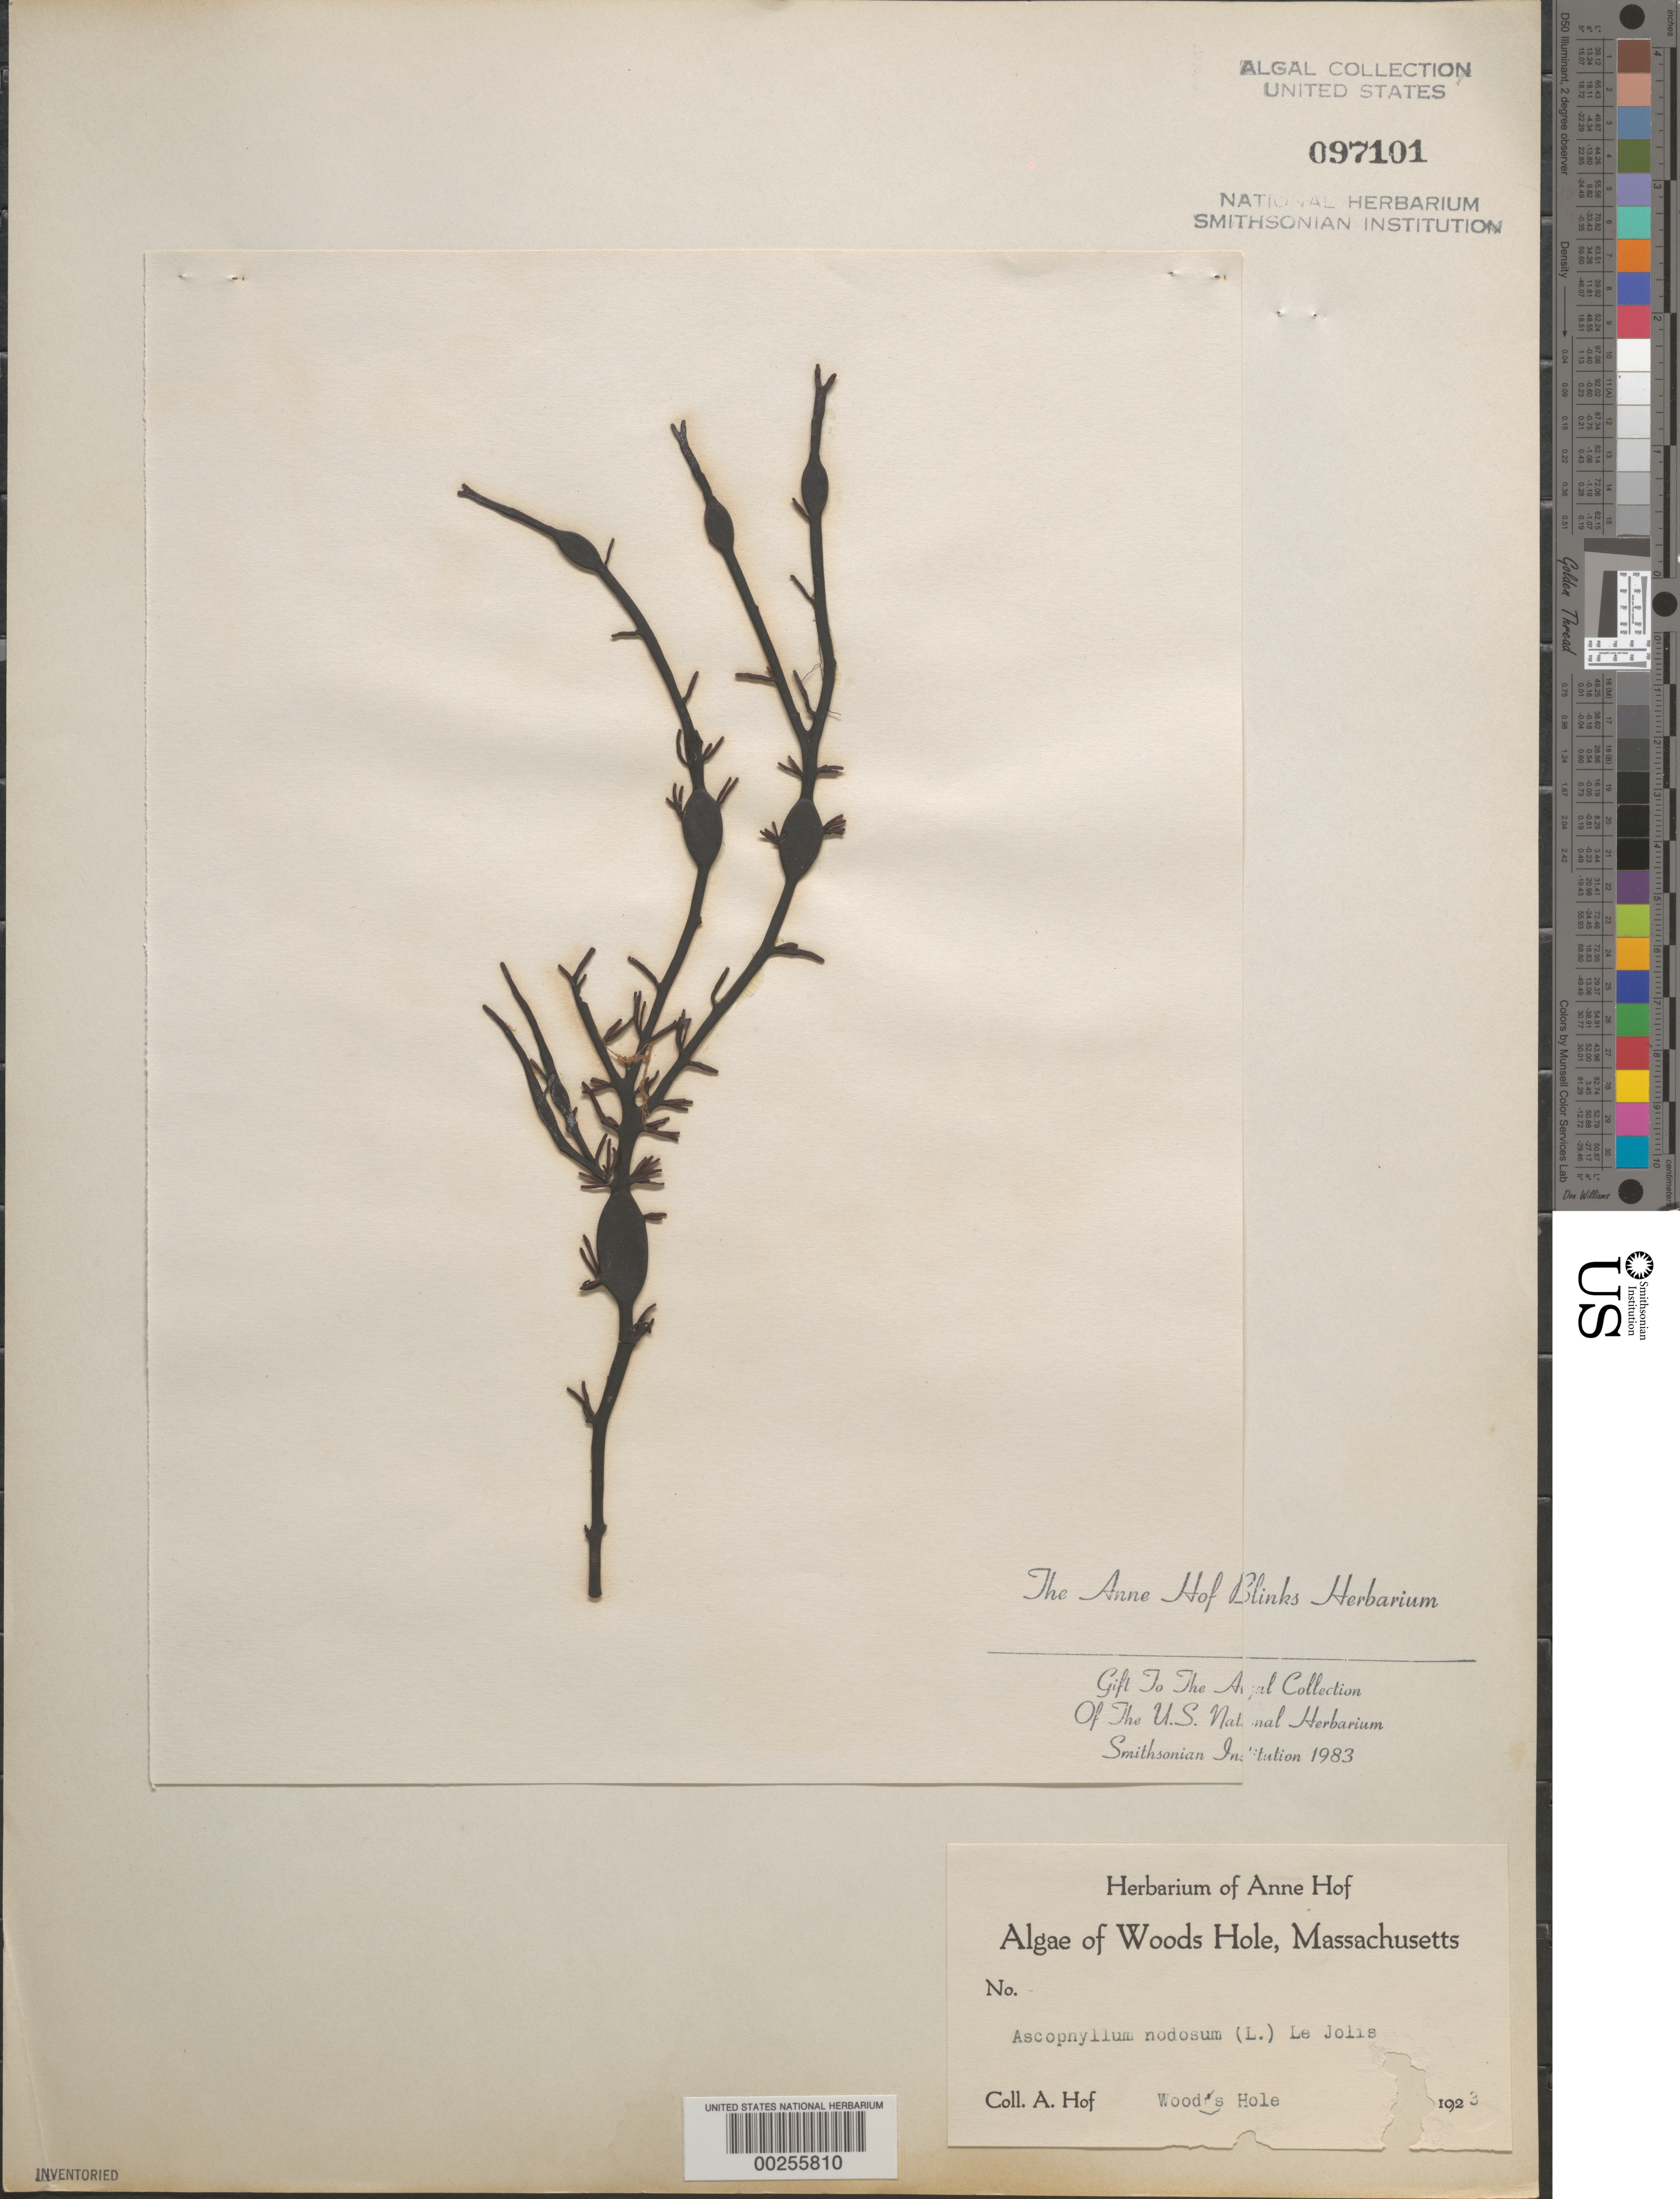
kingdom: Chromista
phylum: Ochrophyta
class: Phaeophyceae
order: Fucales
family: Fucaceae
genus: Ascophyllum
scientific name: Ascophyllum nodosum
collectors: A. Blinks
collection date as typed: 1923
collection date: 1923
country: United States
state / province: Massachusetts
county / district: Barnstable County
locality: Woods Hole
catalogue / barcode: US 97101